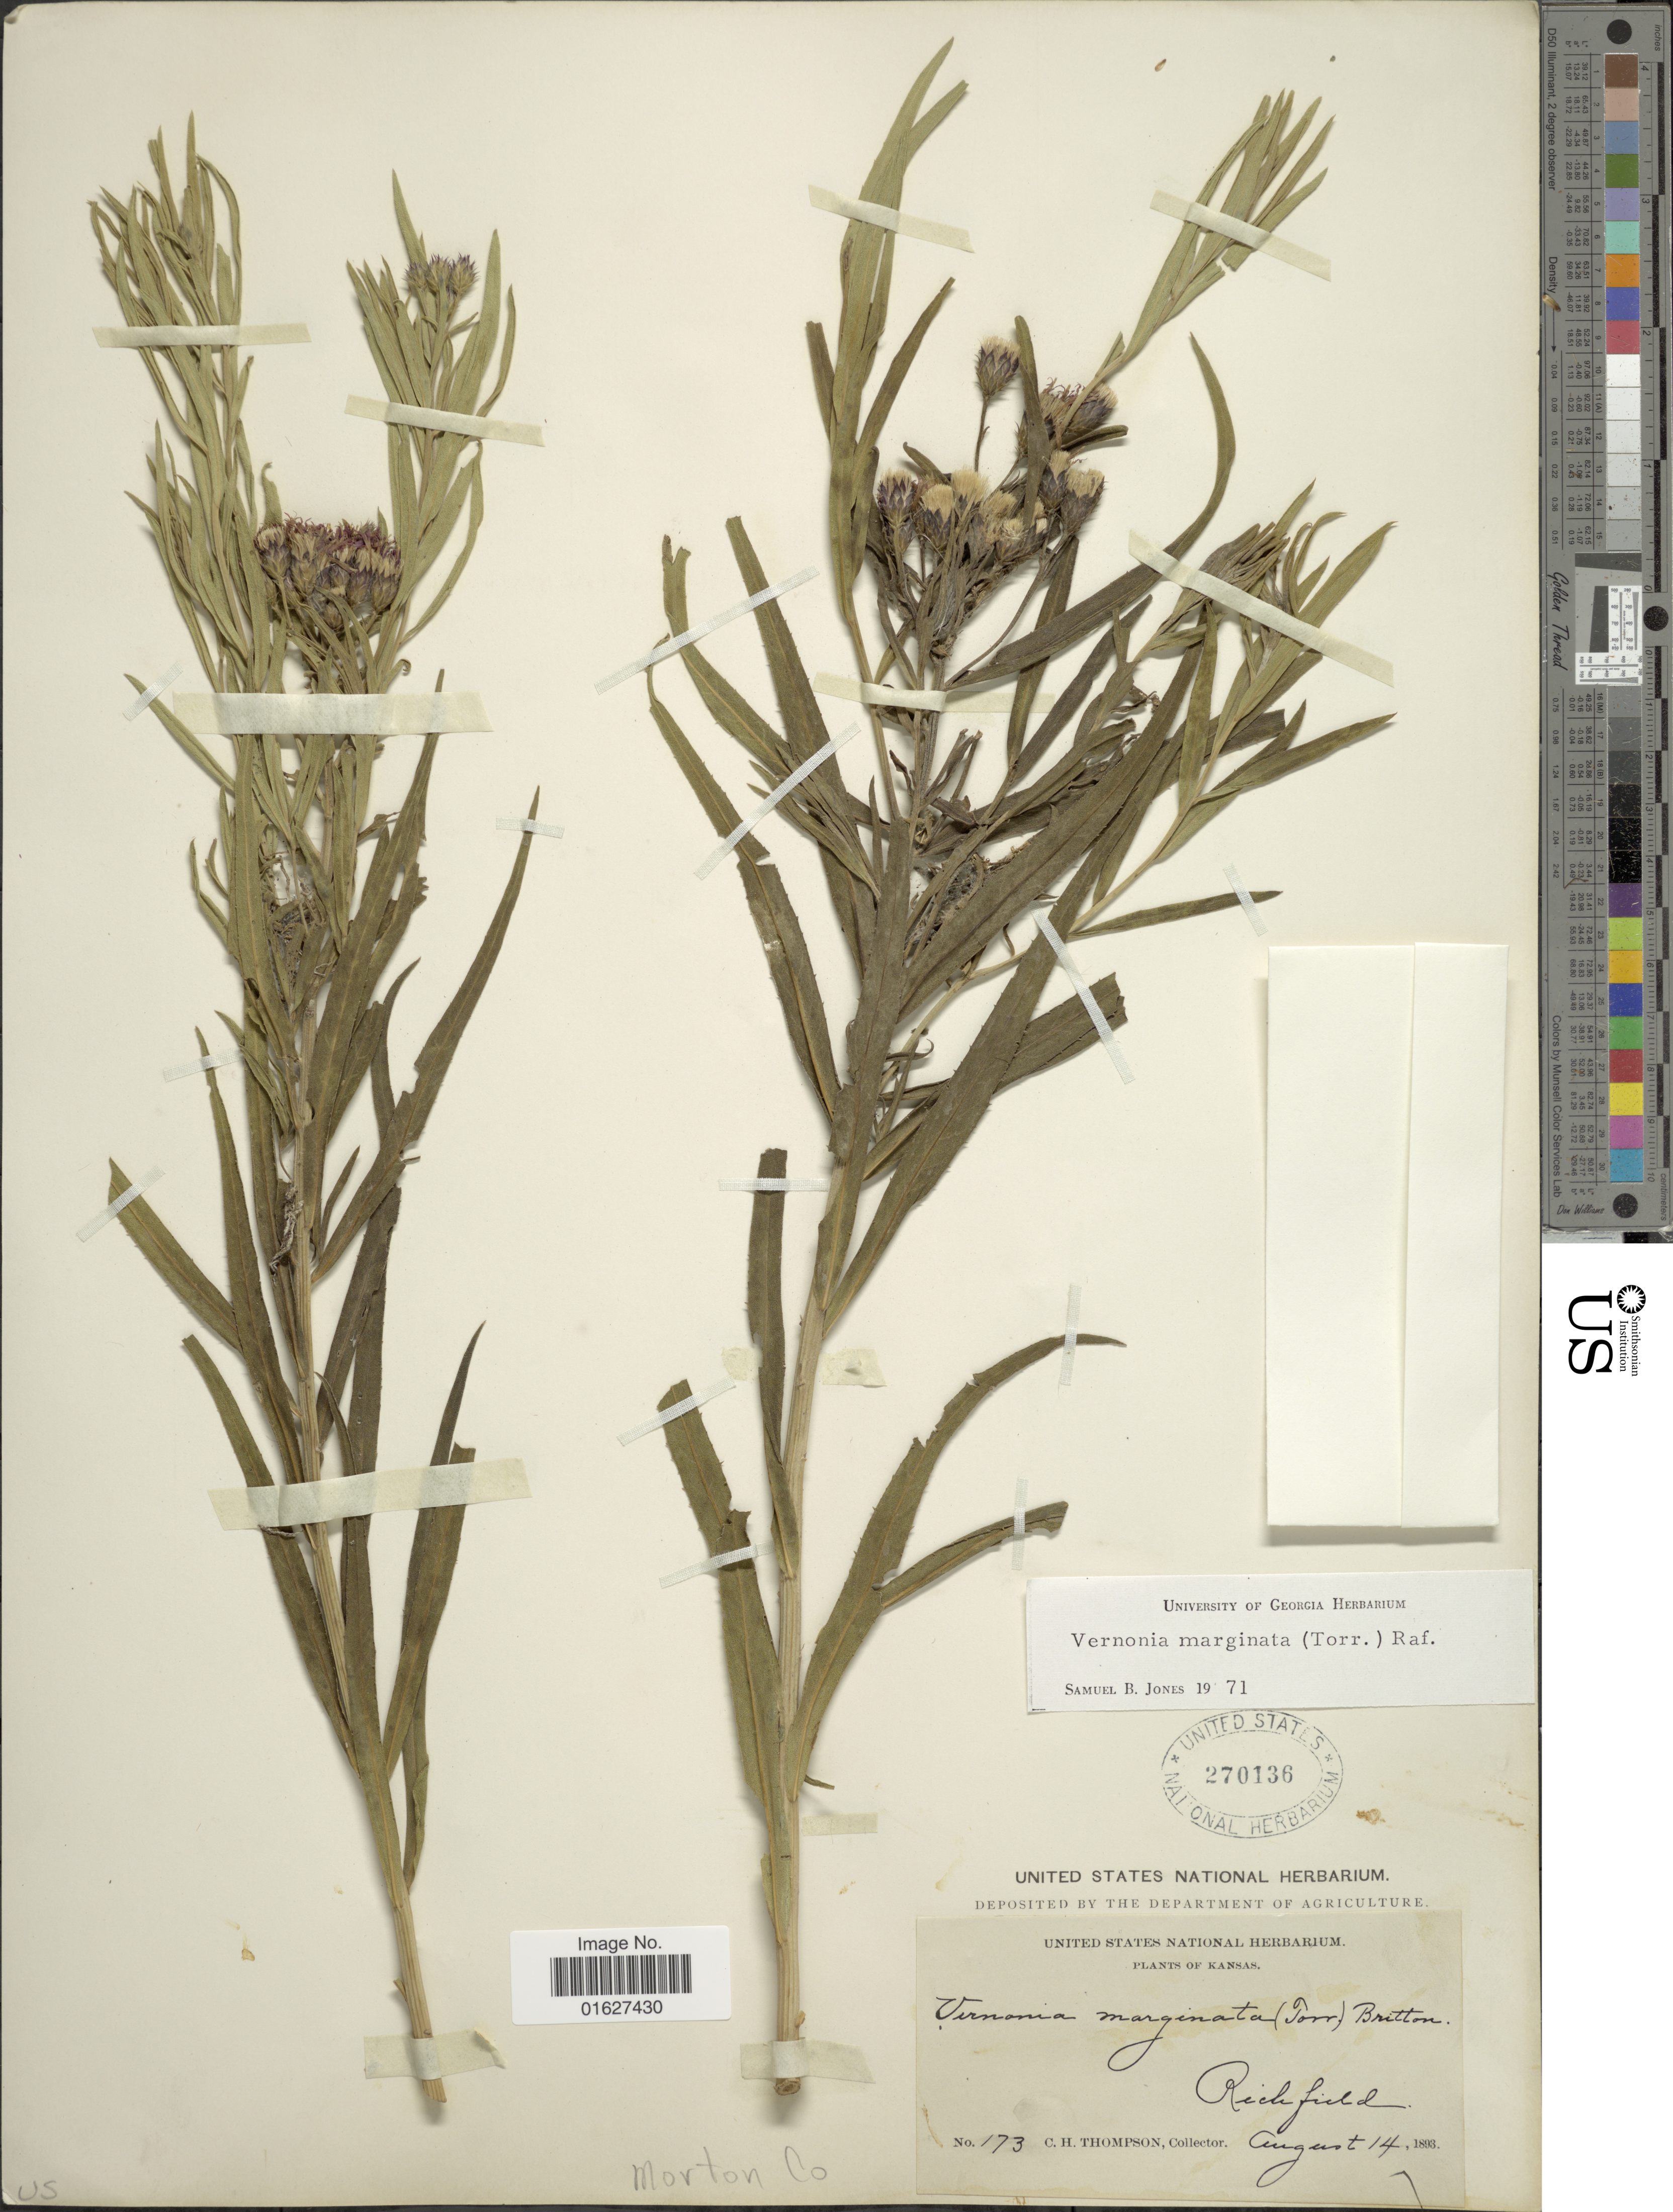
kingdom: Plantae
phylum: Tracheophyta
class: Magnoliopsida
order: Asterales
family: Asteraceae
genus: Vernonia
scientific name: Vernonia marginata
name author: (Torr.) Raf.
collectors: C. H. Thompson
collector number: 173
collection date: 1893-08-14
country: United States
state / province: Kansas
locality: Kansas. Richfield.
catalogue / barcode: US 270136